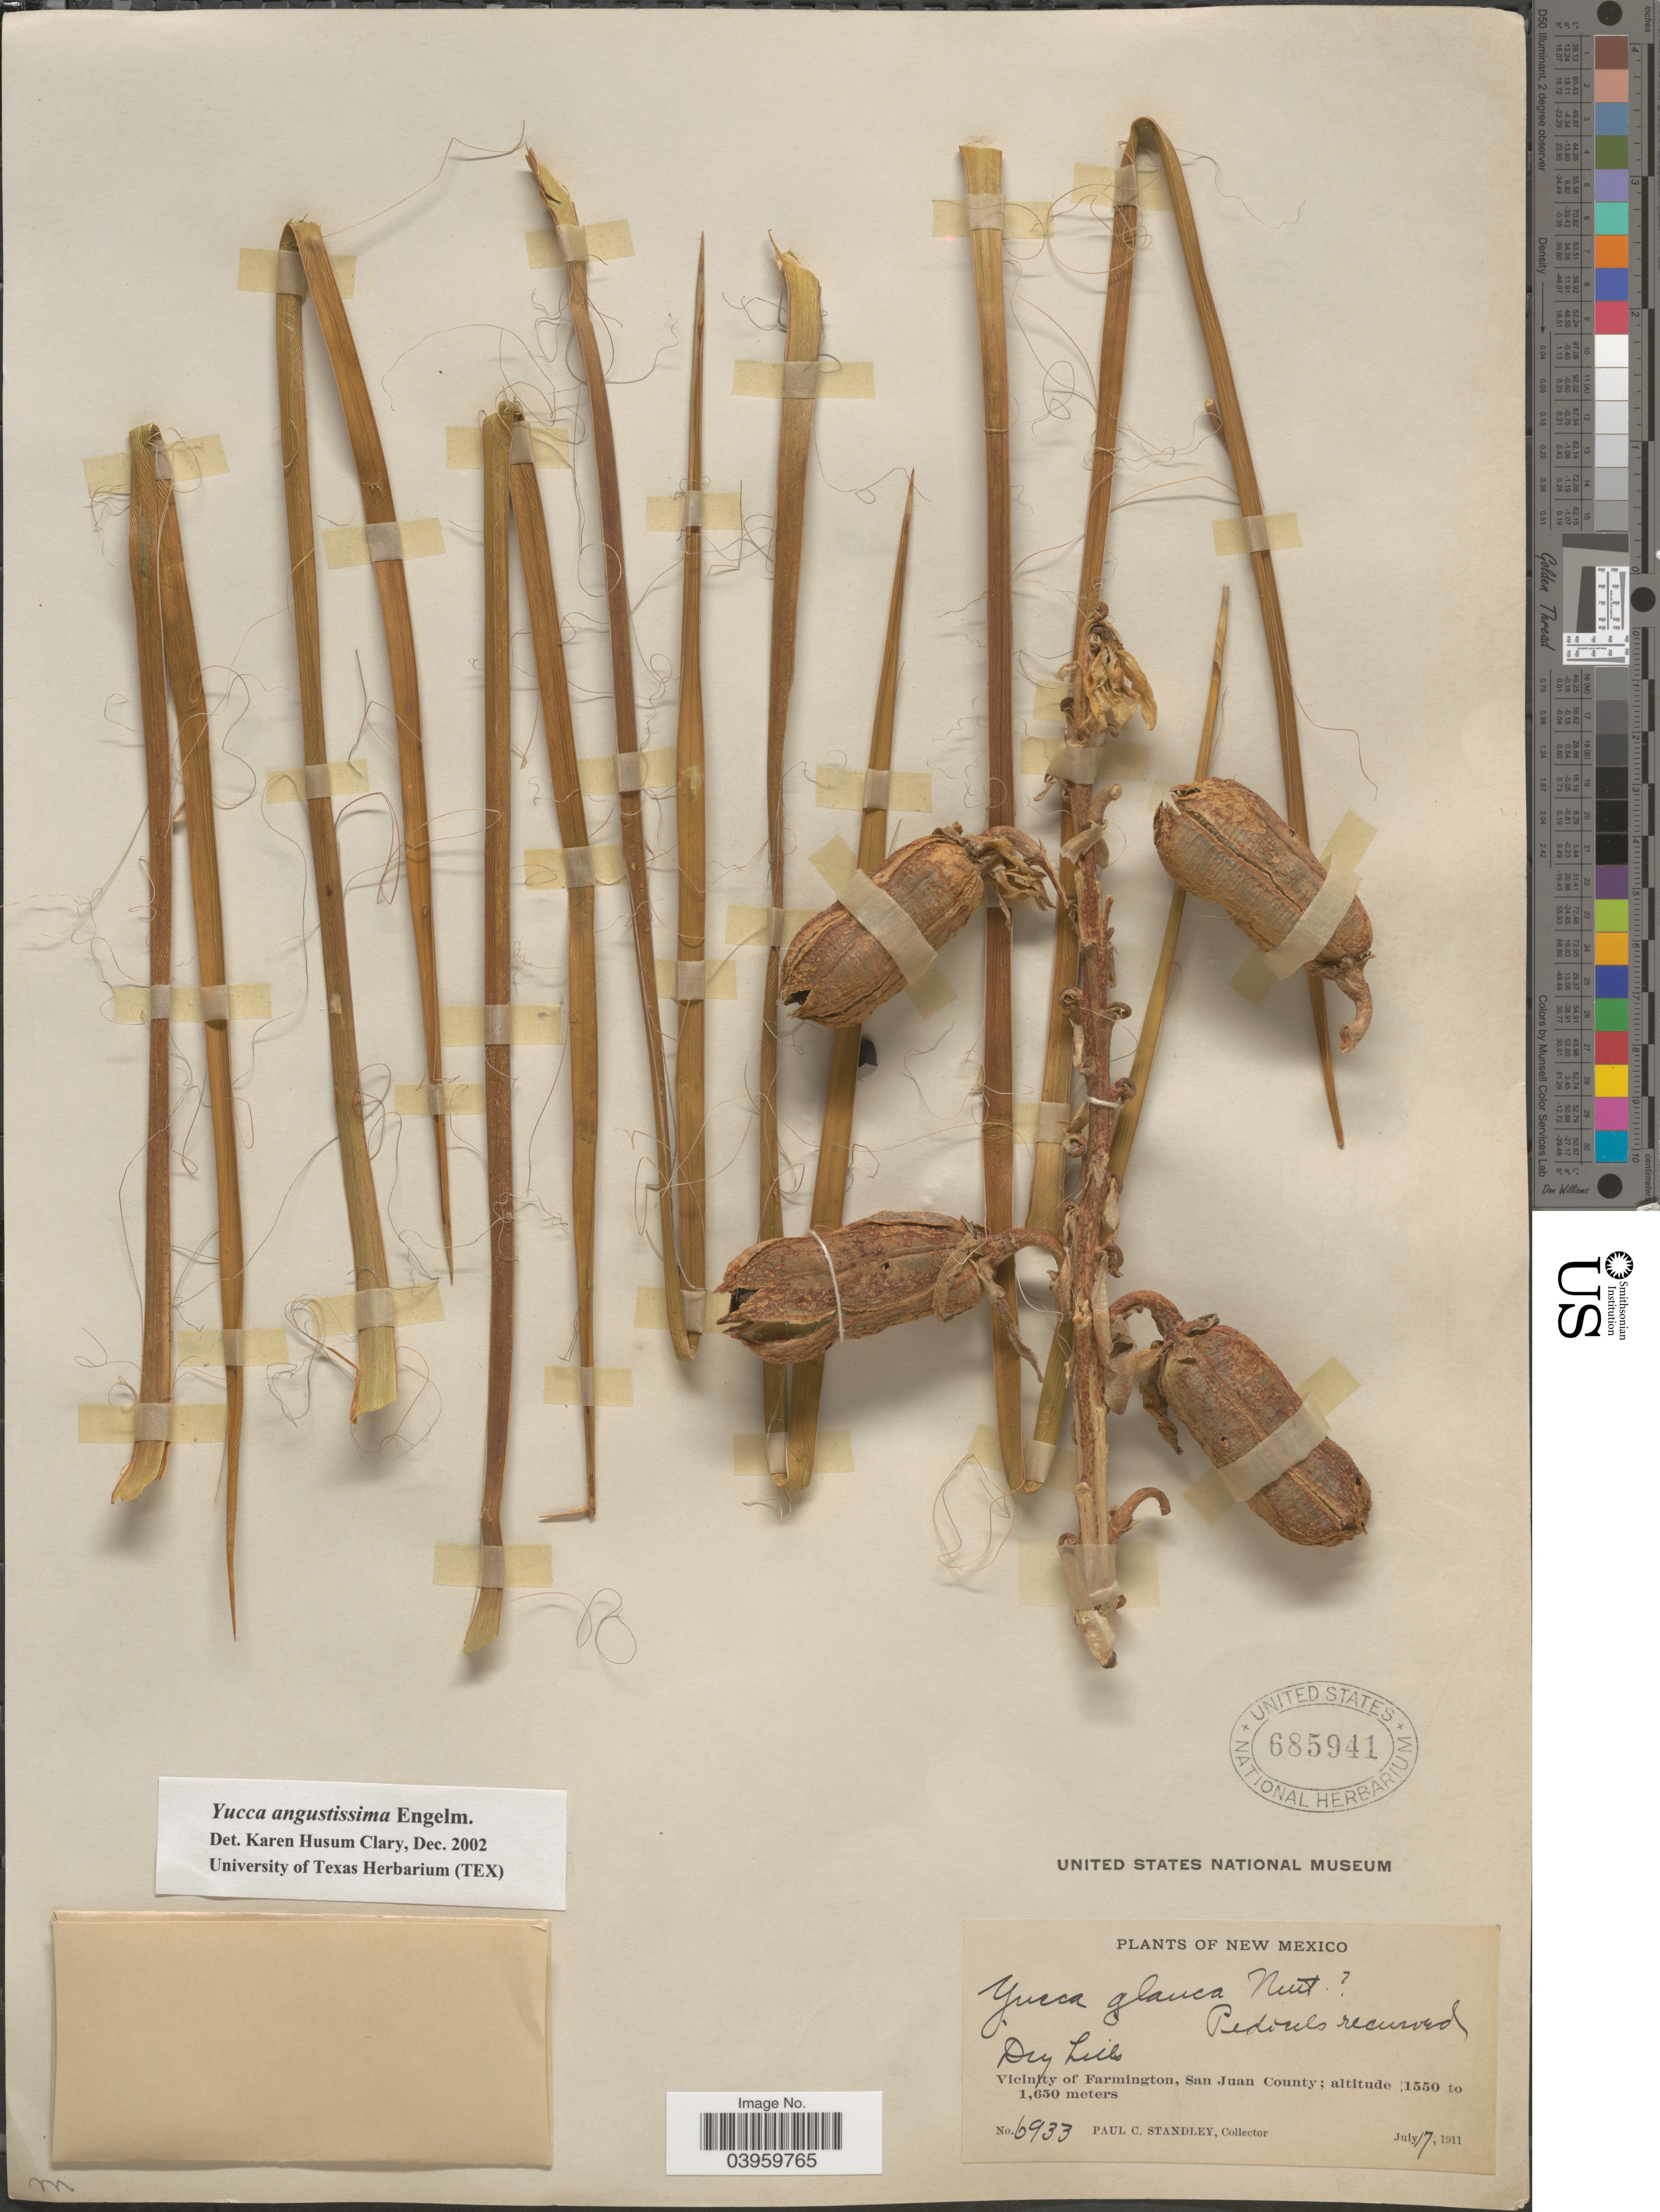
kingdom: Plantae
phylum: Tracheophyta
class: Liliopsida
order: Asparagales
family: Asparagaceae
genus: Yucca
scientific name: Yucca angustissima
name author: Engelm. ex Trel.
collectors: P. C. Standley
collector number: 6933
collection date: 1911-07-17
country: United States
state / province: New Mexico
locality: Vicinity of Farmington, San Juan County.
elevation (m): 1550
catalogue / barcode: US 685941